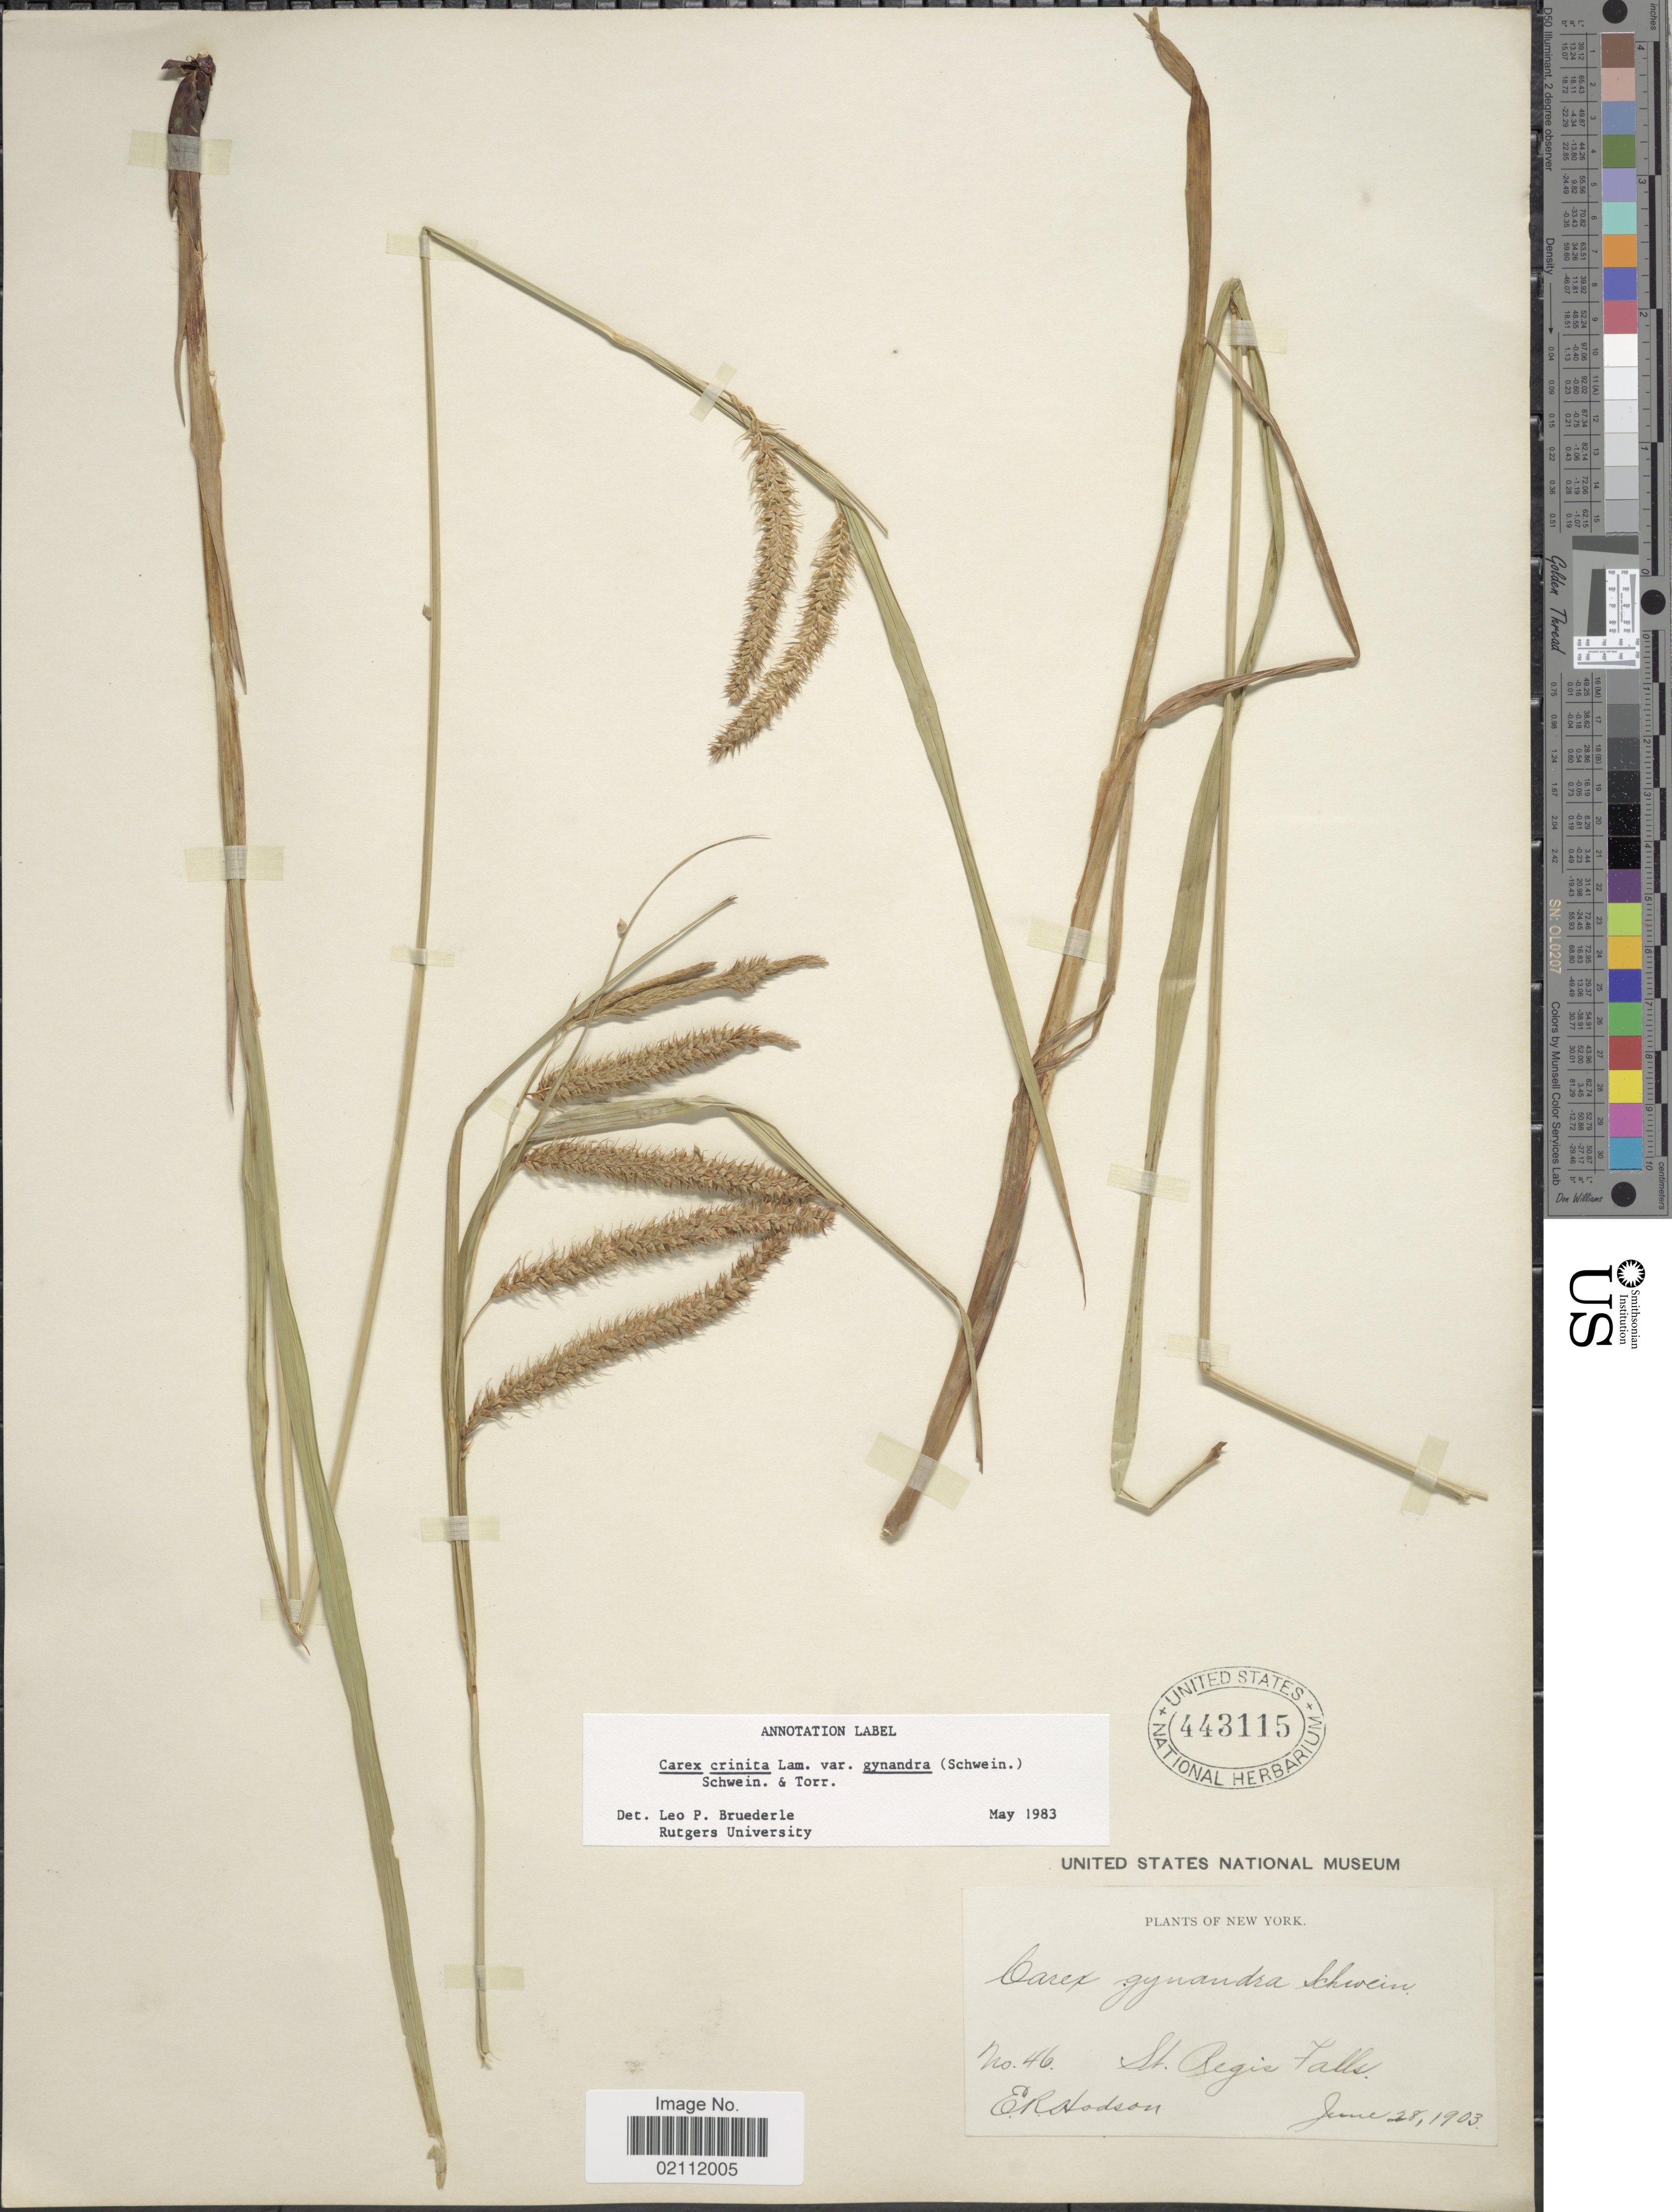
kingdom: Plantae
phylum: Tracheophyta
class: Liliopsida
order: Poales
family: Cyperaceae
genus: Carex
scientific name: Carex gynandra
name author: Schwein.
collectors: E. Hodson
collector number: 46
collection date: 1903-06-28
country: United States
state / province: New York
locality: St. Regis Falls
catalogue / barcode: US 443115